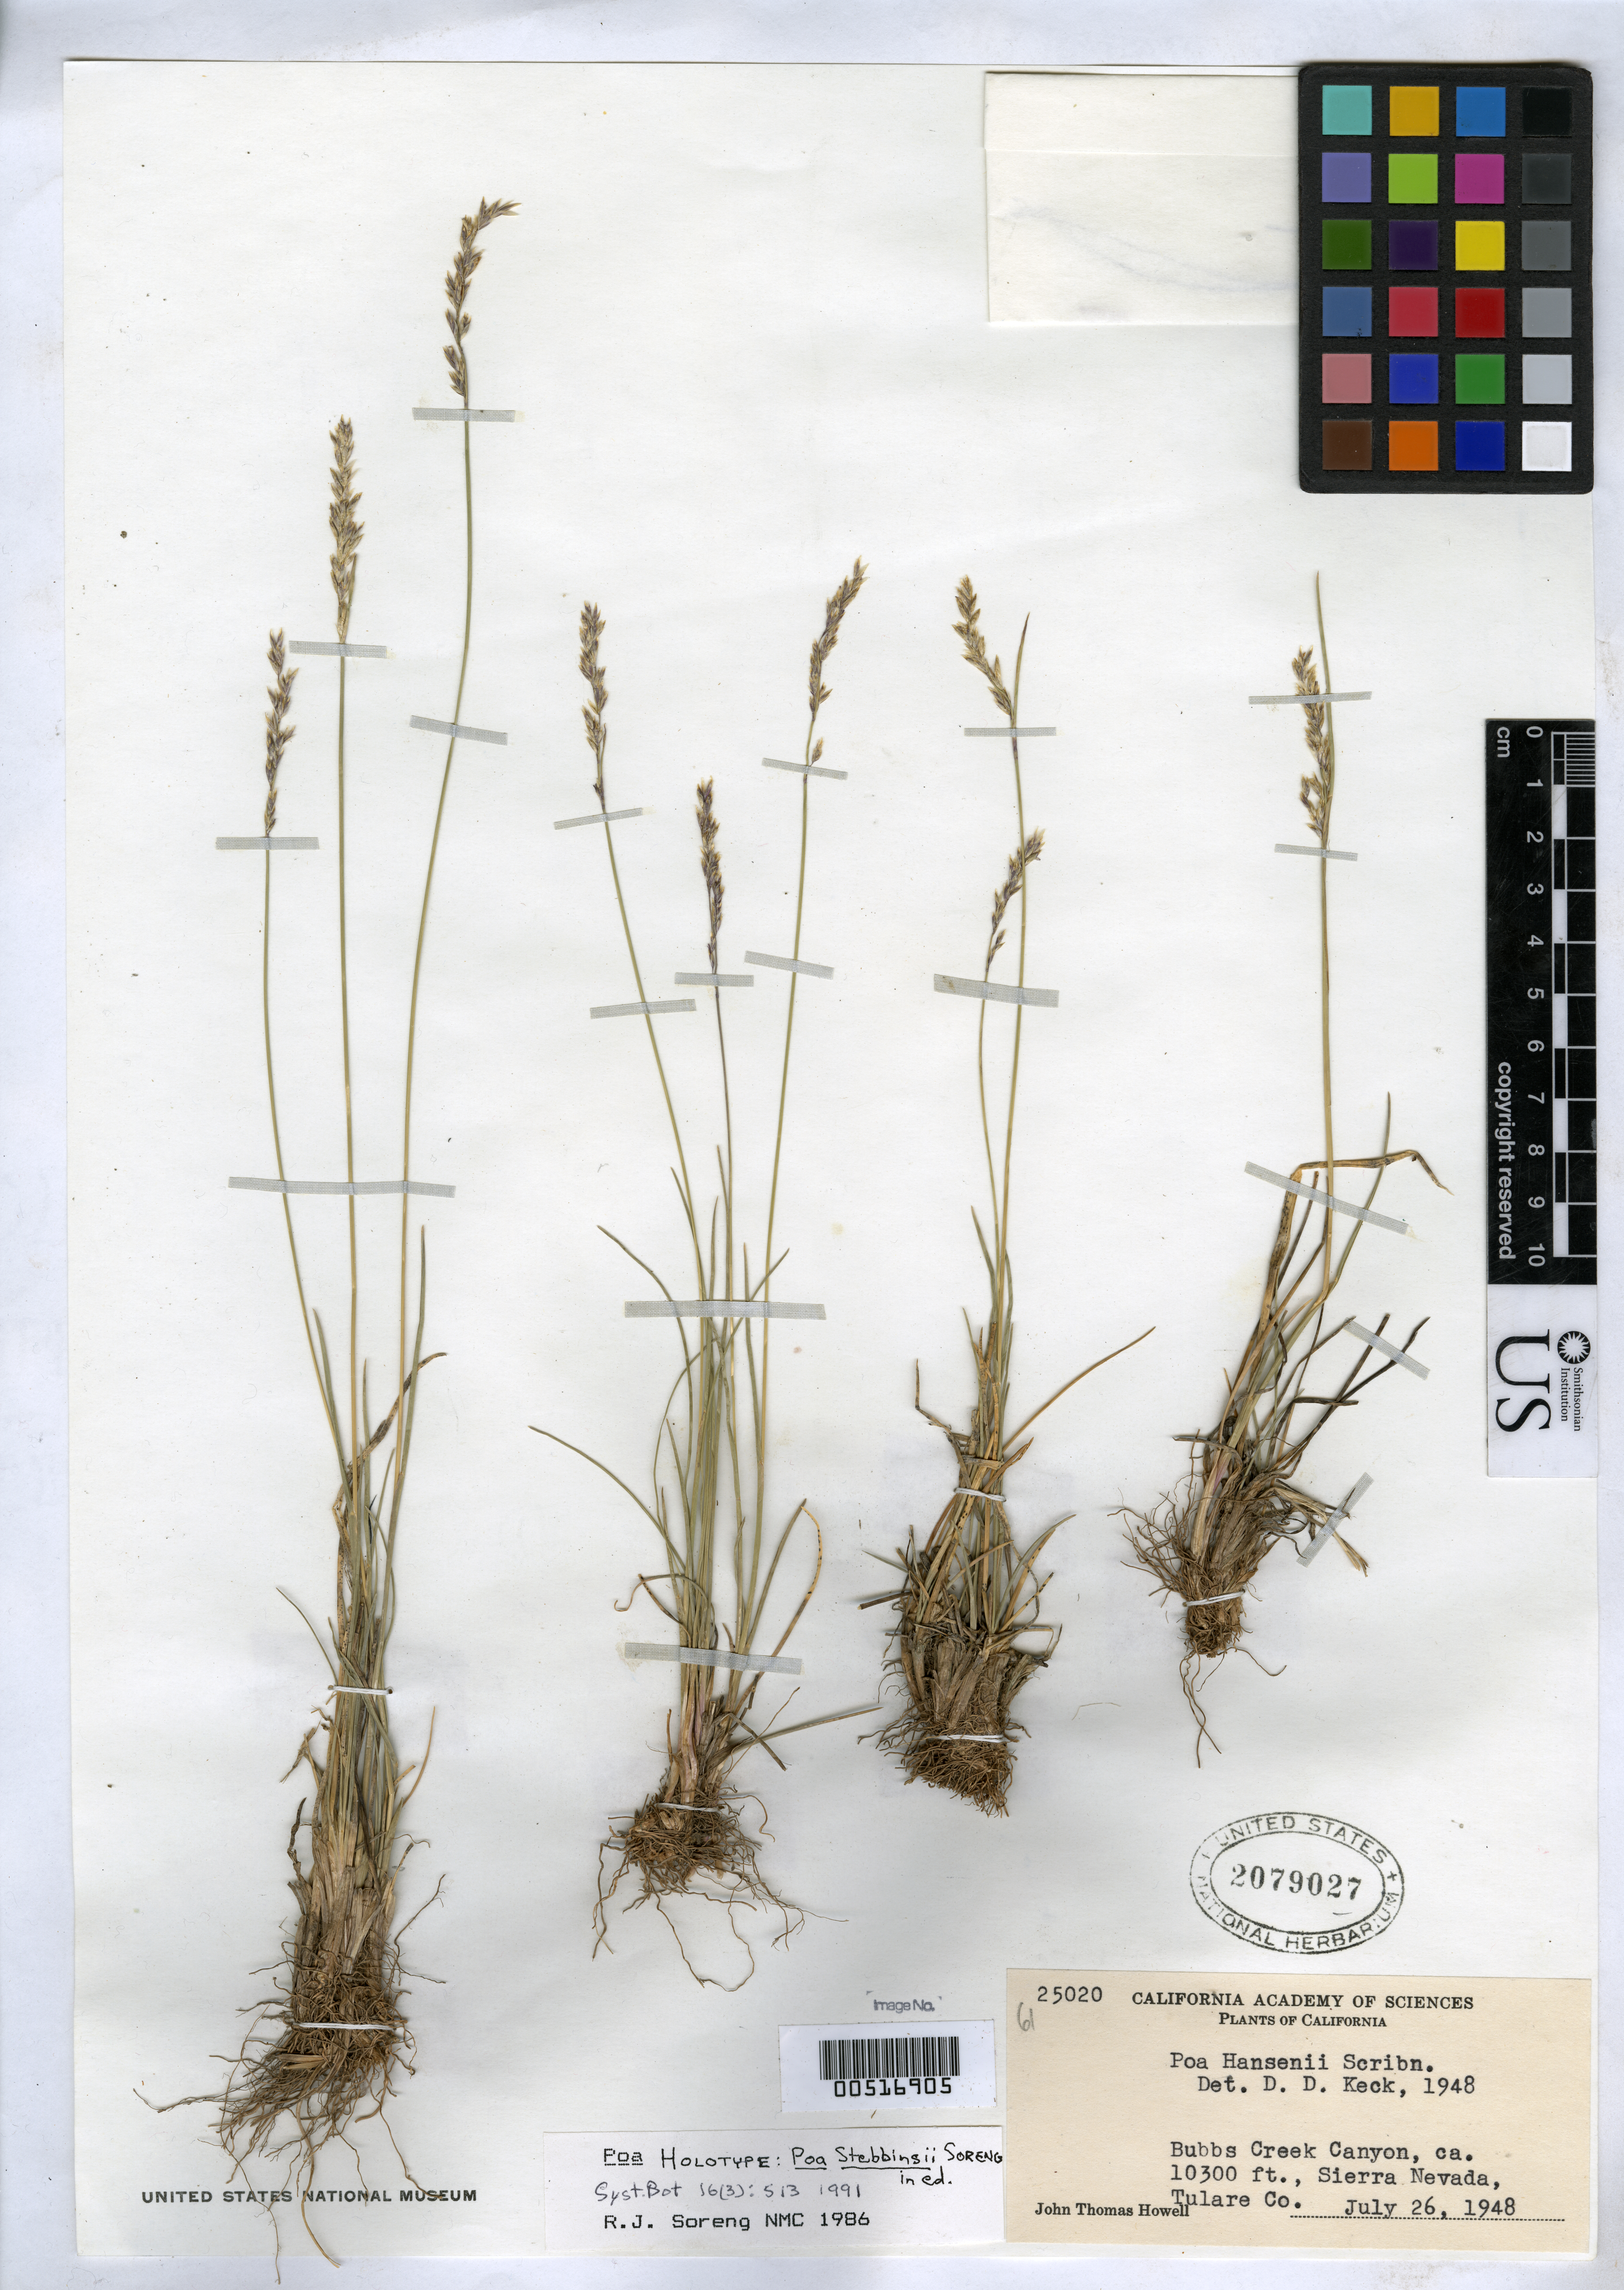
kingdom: Plantae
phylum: Tracheophyta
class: Liliopsida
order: Poales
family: Poaceae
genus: Poa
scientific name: Poa stebbinsii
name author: Soreng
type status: Holotype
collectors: J. T. Howell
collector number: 25020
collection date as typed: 26 Jul 1948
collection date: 1948-07-26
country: United States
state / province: California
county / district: Tulare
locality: Bubbs Creek Canyon, Sierra Nevada.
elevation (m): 3139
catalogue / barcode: US 2079027